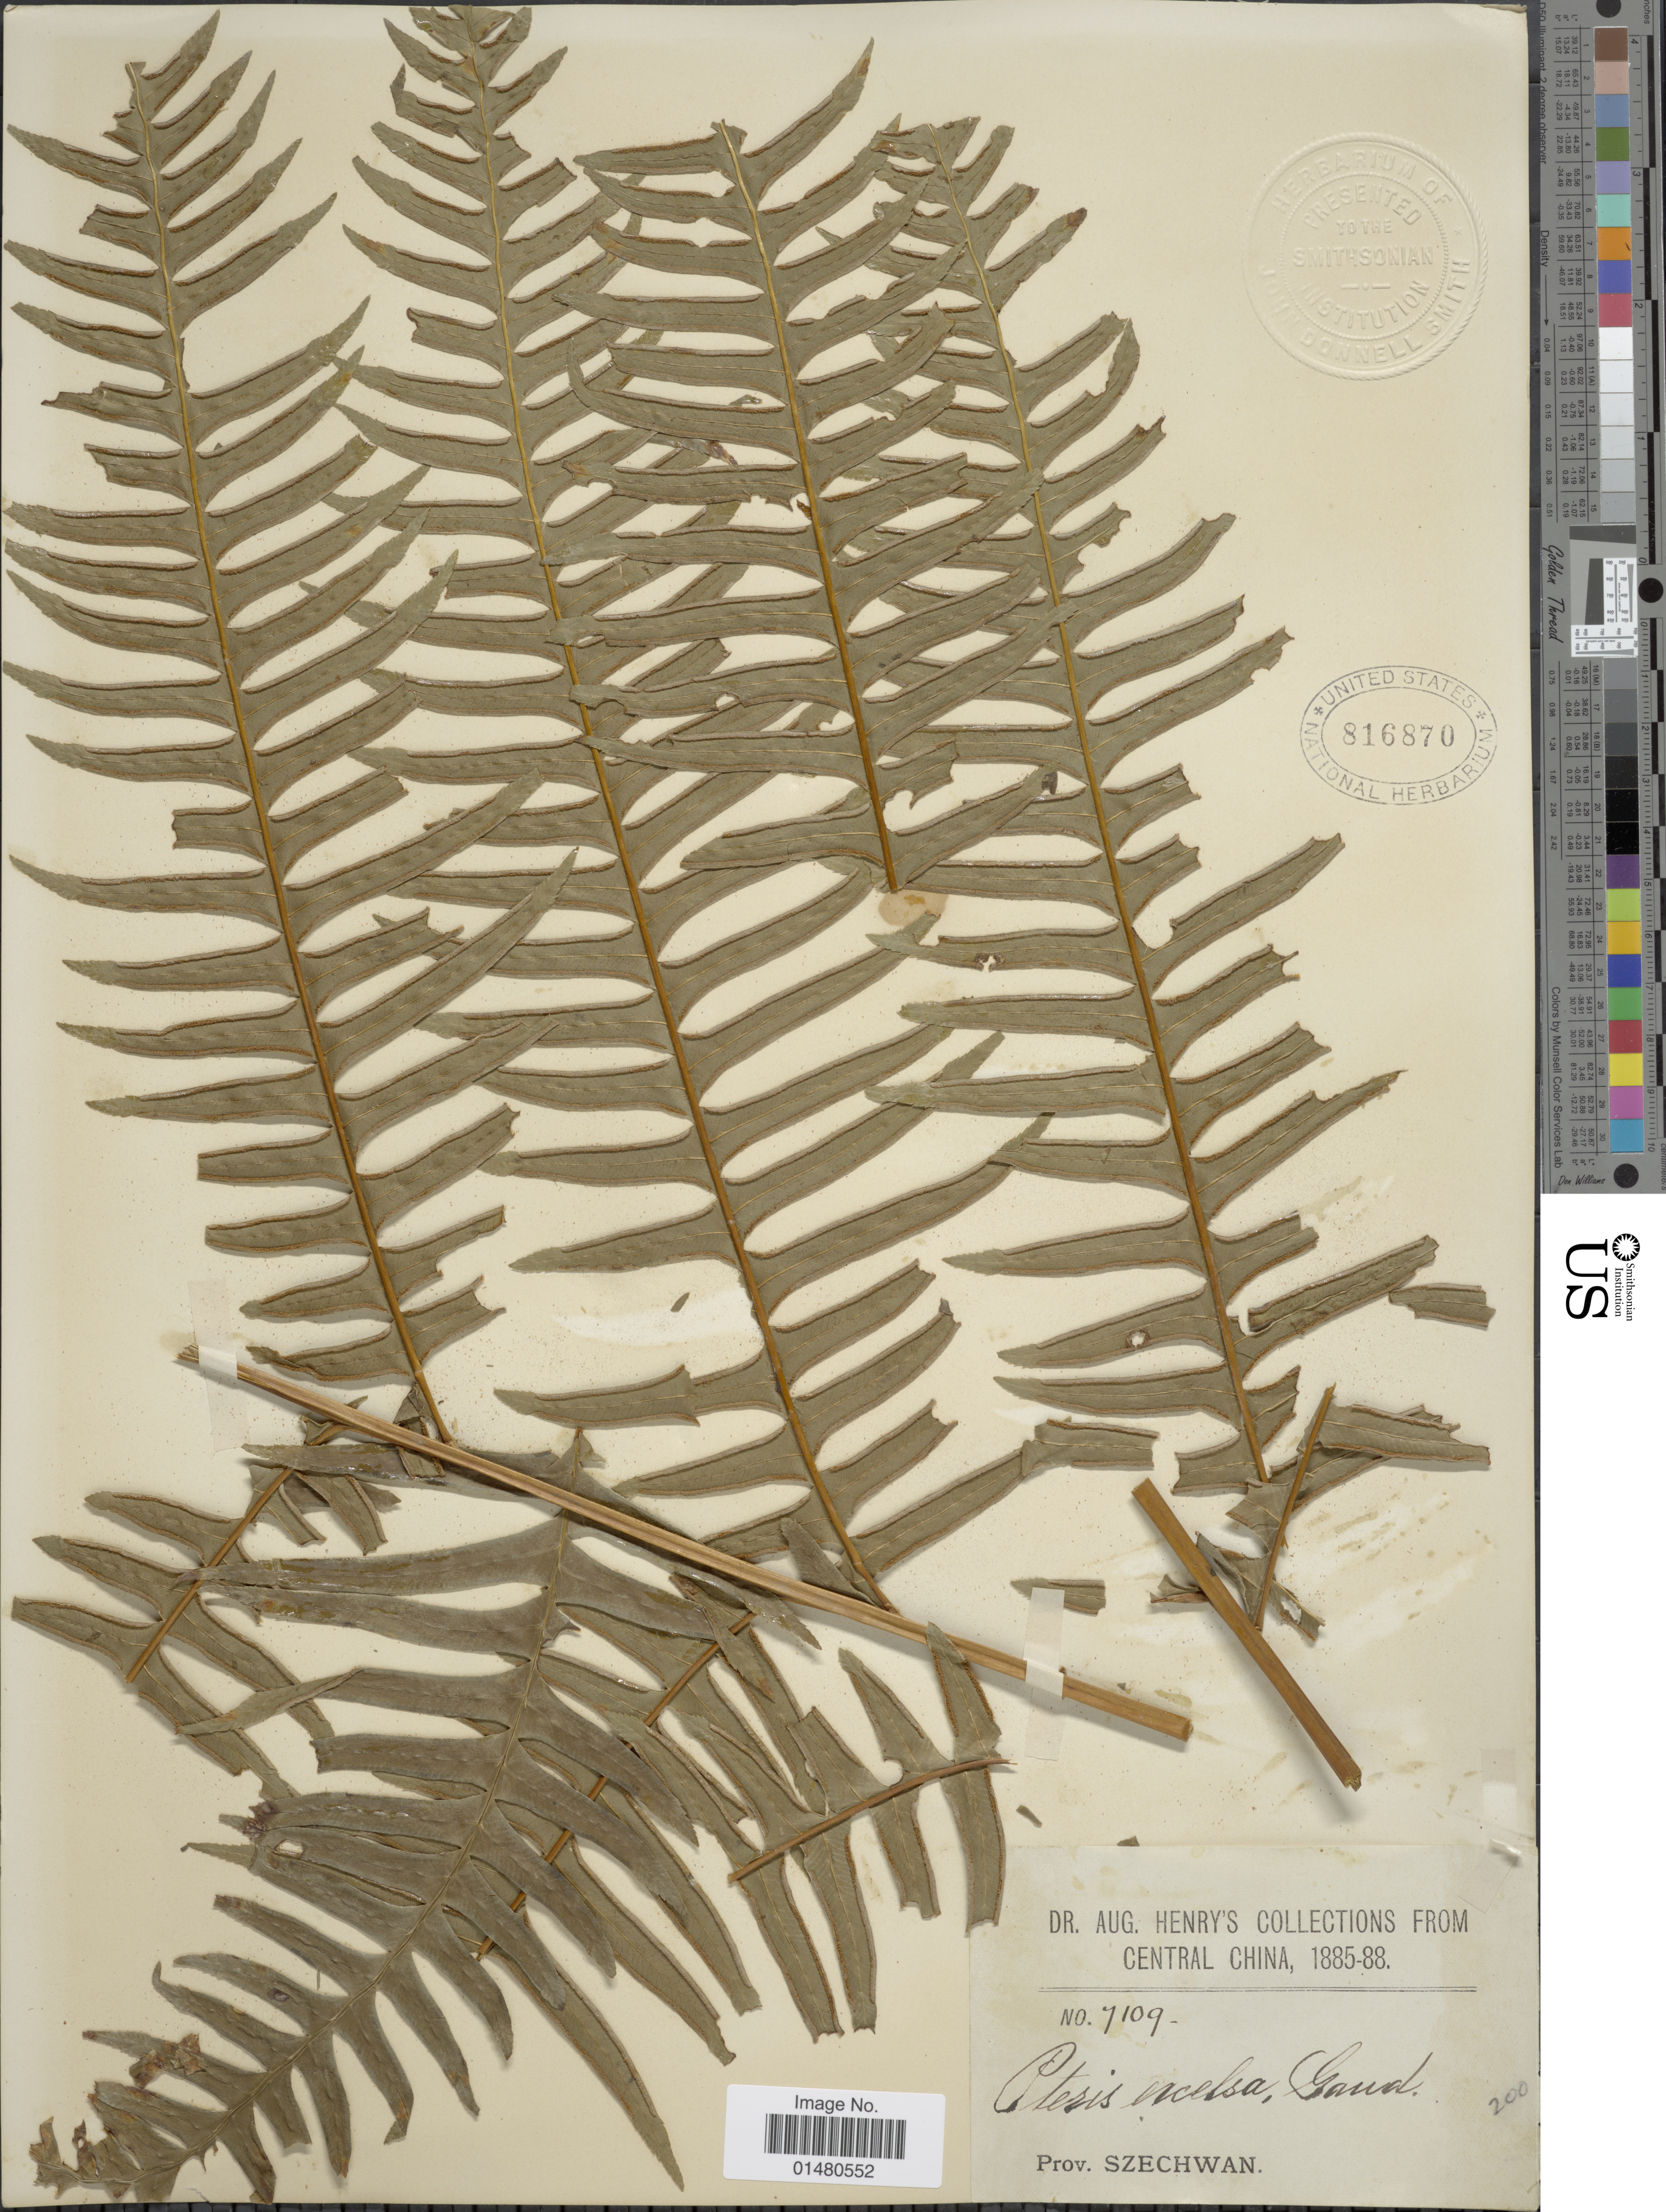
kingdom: Plantae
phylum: Tracheophyta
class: Polypodiopsida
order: Polypodiales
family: Pteridaceae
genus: Pteris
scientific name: Pteris excelsa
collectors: A. Henry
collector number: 7109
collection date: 1885/1888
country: China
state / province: Sichuan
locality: Prov. Szechwan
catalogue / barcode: US 816870